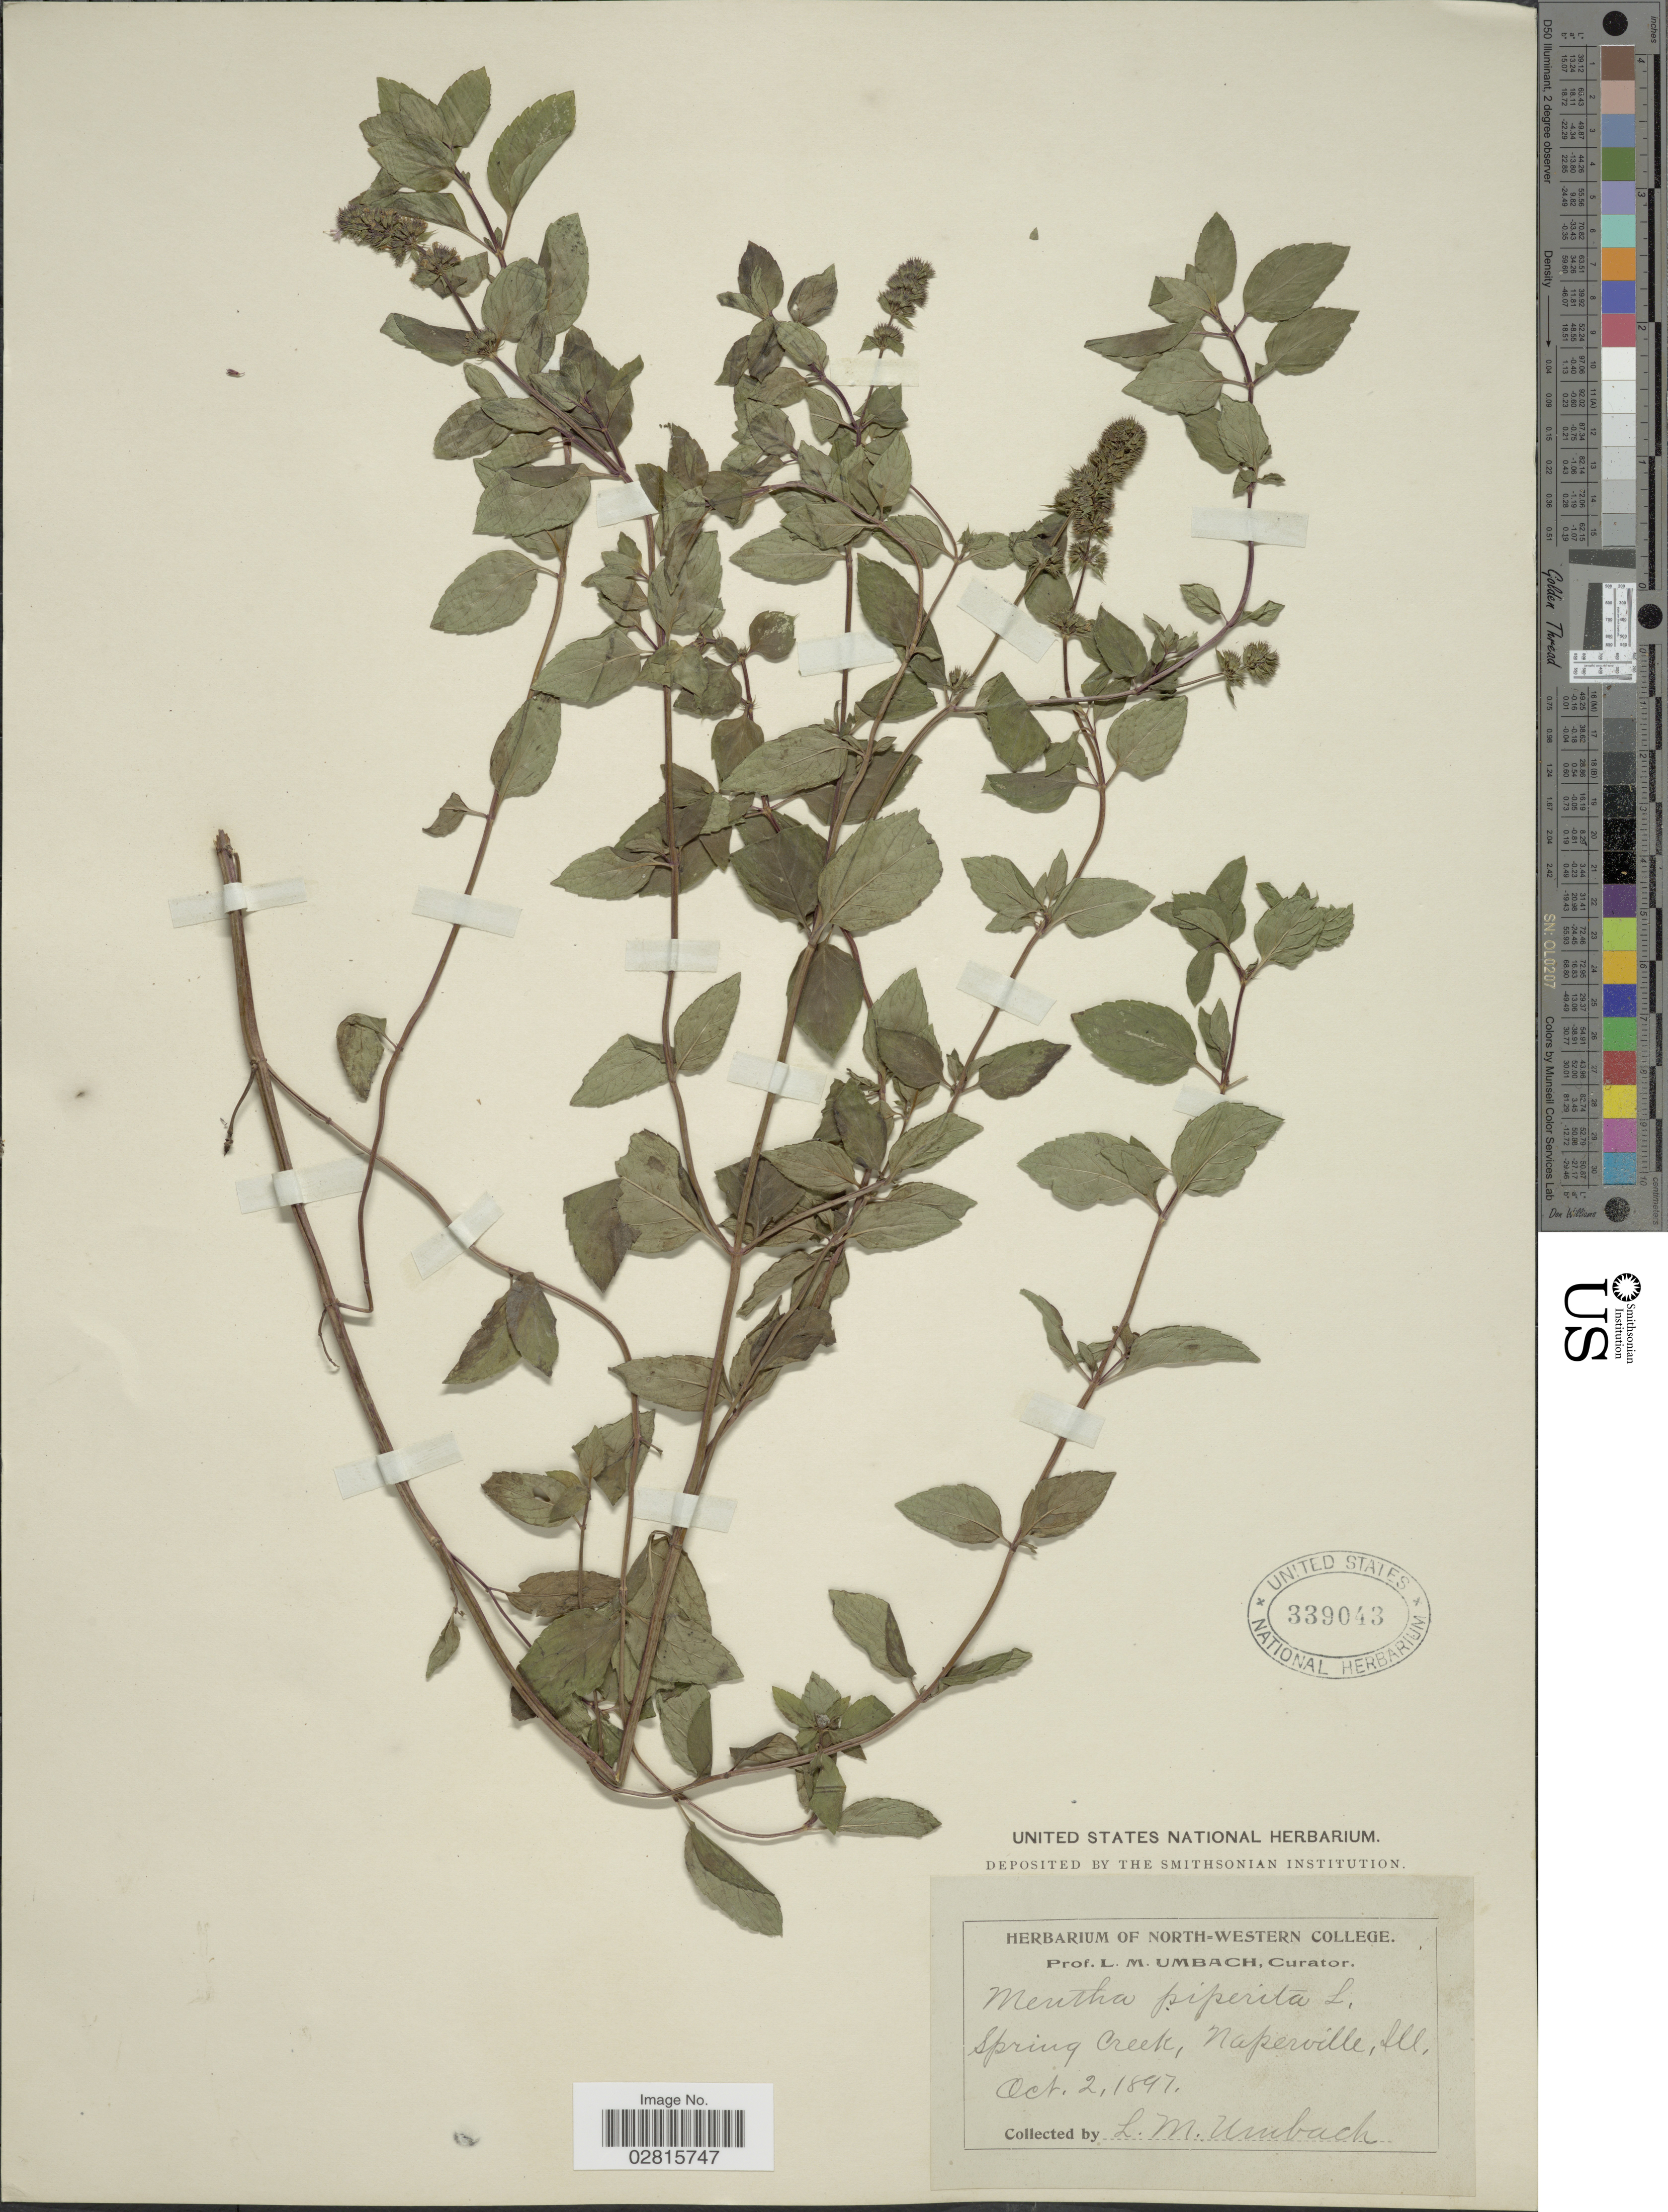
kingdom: Plantae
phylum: Tracheophyta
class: Magnoliopsida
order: Lamiales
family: Lamiaceae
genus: Mentha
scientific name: Mentha x piperita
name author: L.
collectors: L. M. Umbach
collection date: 1897-10-02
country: United States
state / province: Illinois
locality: Spring Creek, Naperville, Ill.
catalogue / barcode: US 339043